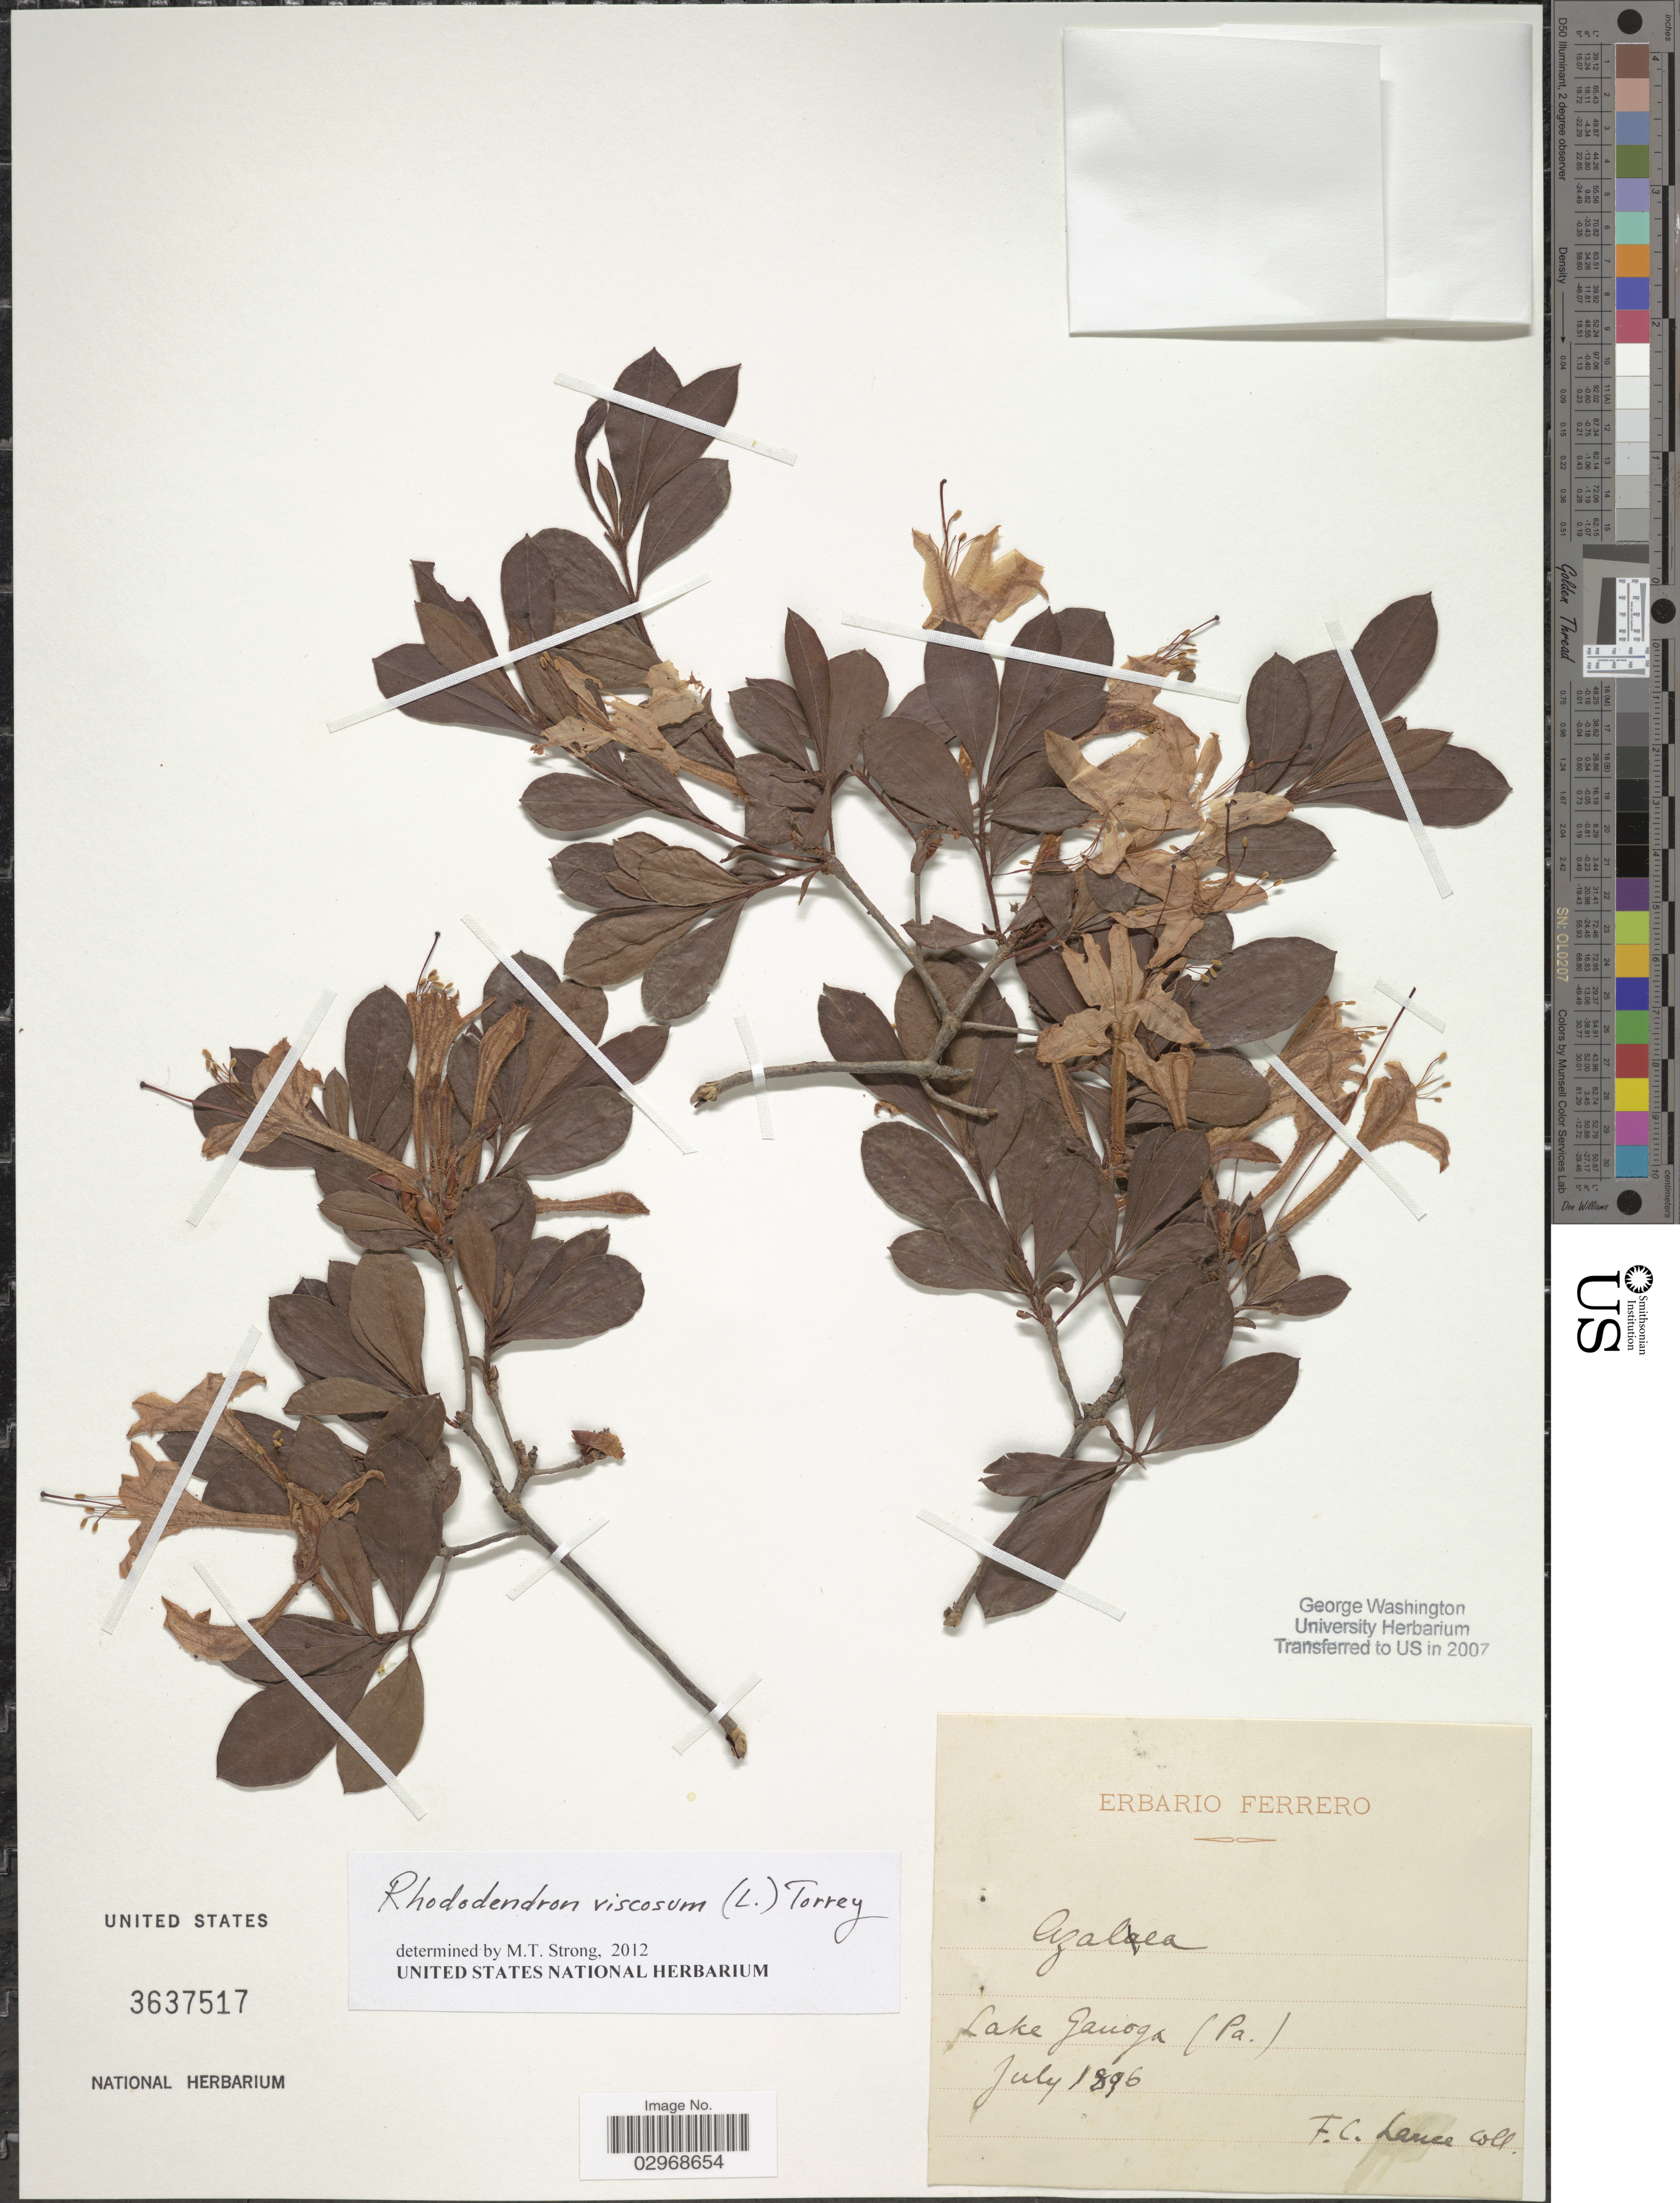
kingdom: Plantae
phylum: Tracheophyta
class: Magnoliopsida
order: Ericales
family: Ericaceae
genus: Rhododendron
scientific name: Rhododendron viscosum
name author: (L.) Torr.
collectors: F. Lance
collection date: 1896-07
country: United States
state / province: Pennsylvania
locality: Lake Ganoga (Pa.)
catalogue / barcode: US 3637517